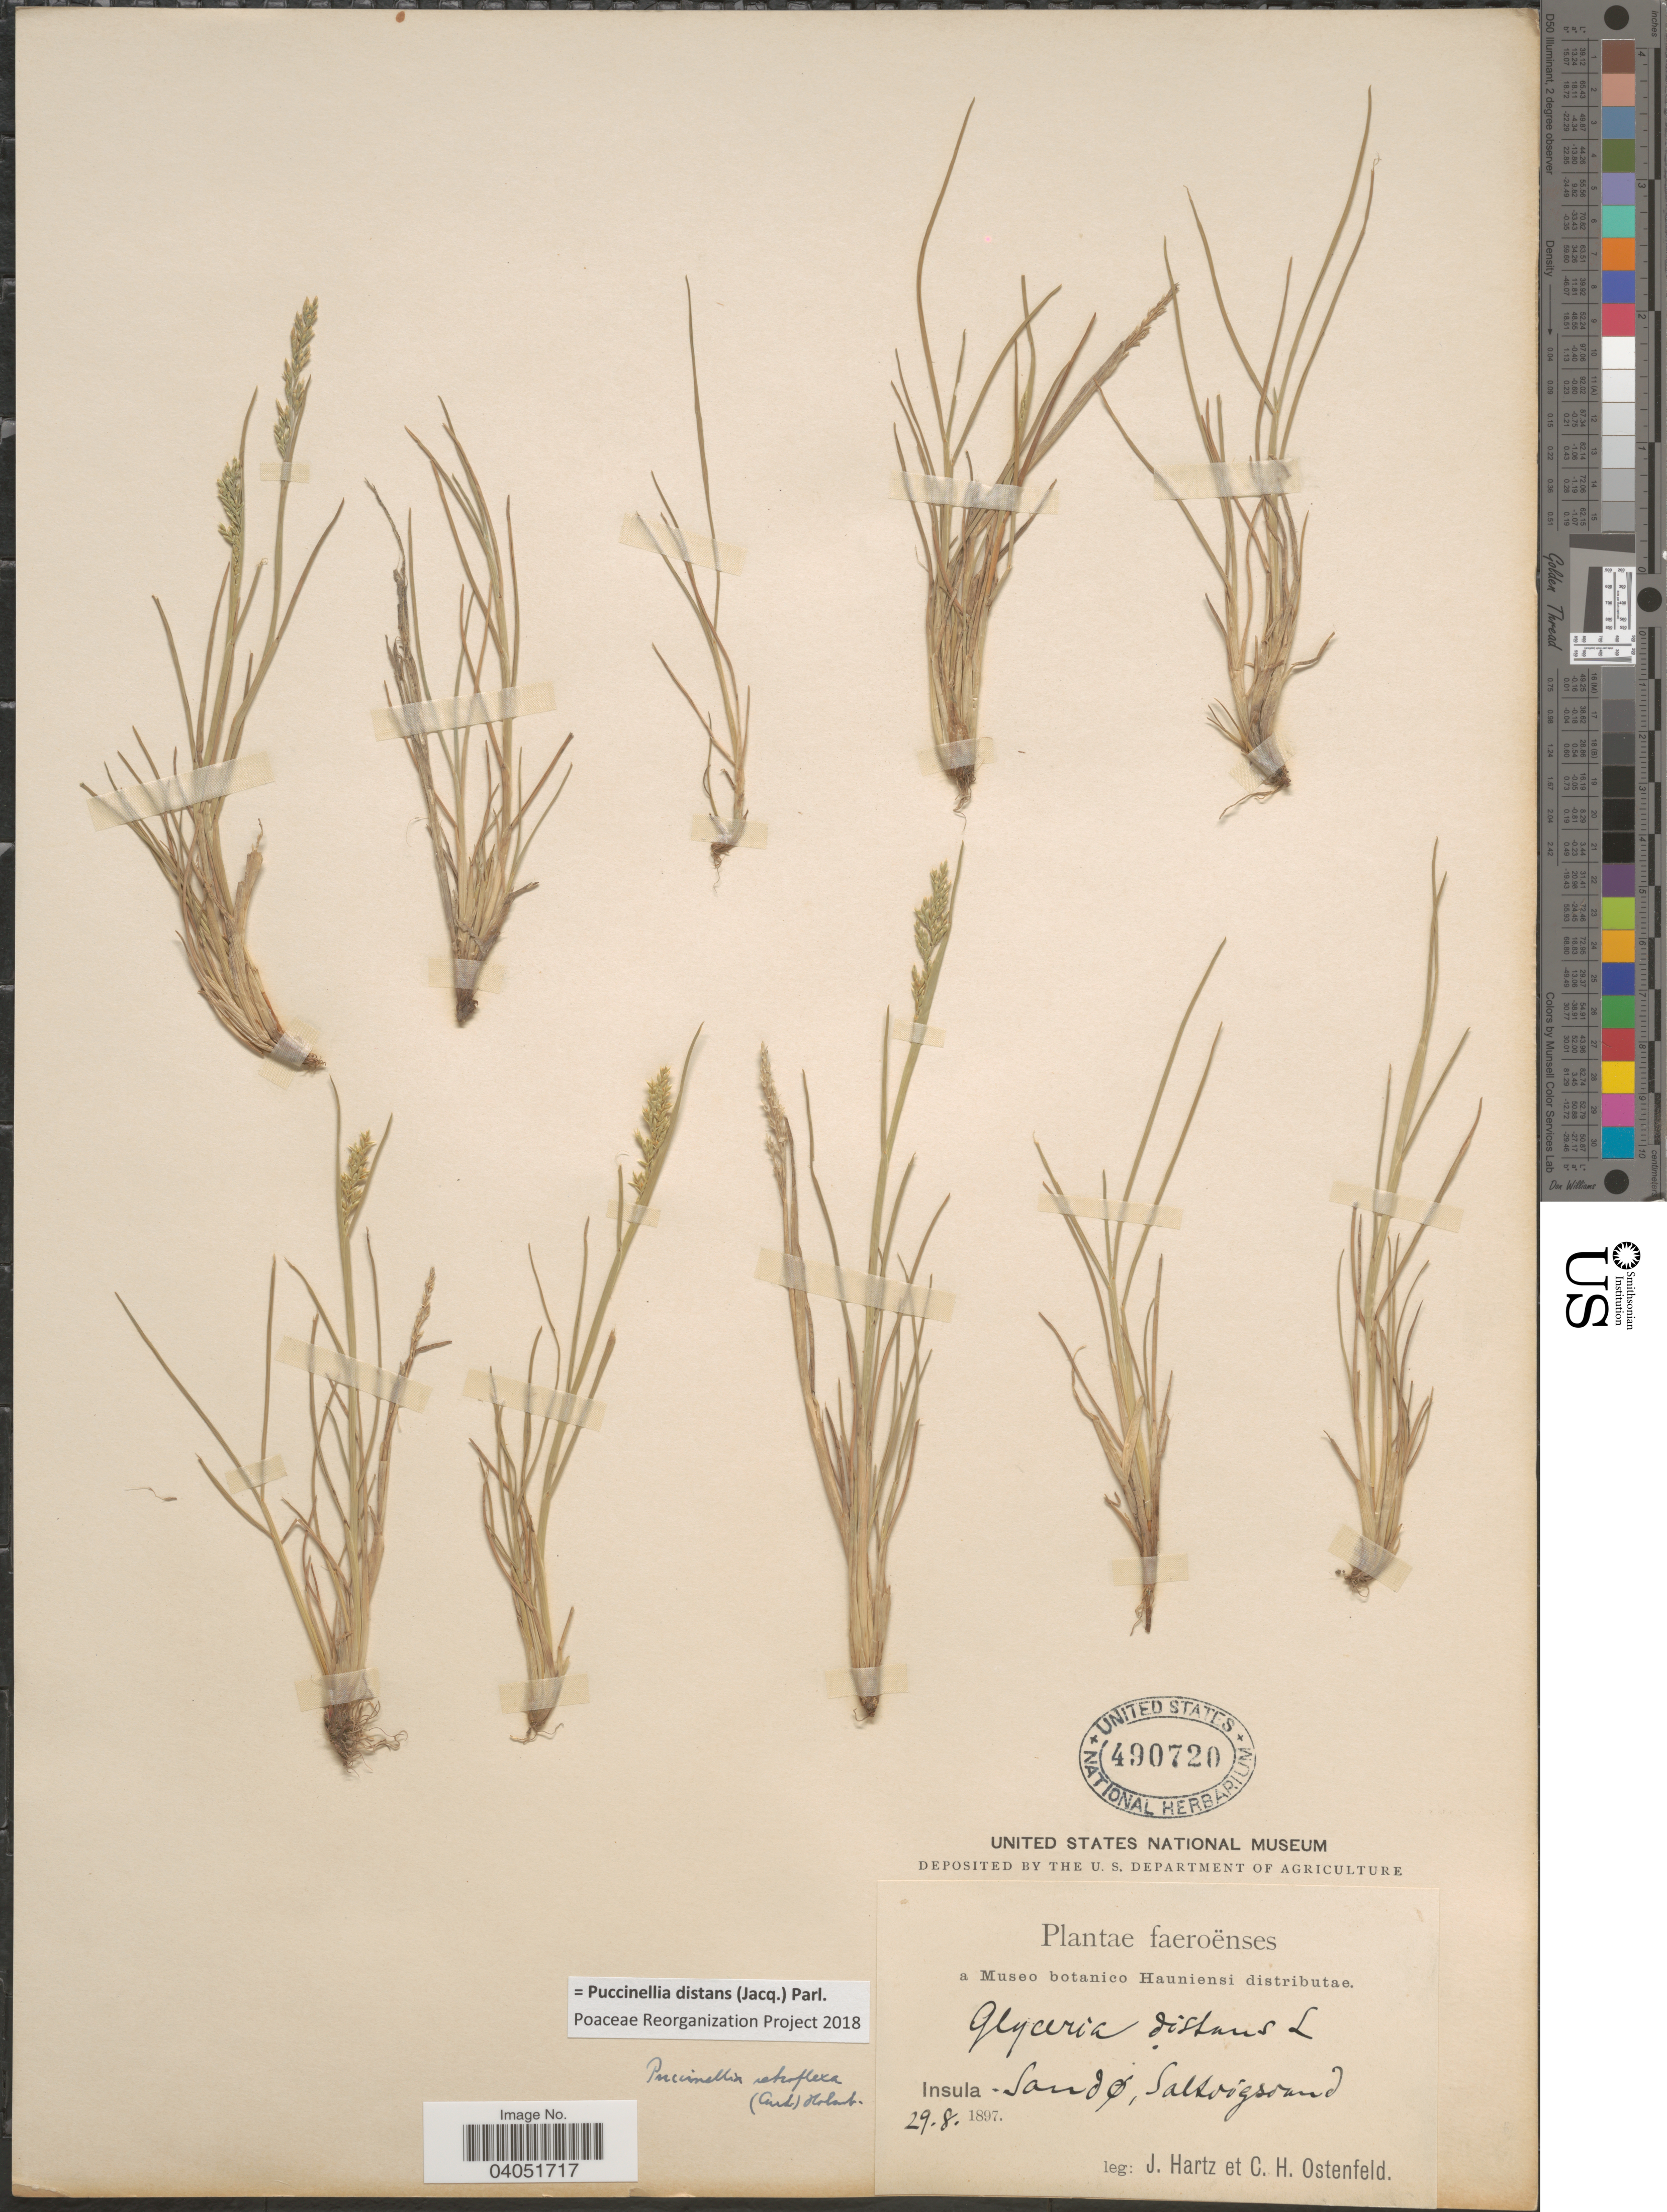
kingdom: Plantae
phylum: Tracheophyta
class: Liliopsida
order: Poales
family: Poaceae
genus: Puccinellia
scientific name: Puccinellia distans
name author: (Jacq.) Parl.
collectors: J. Hartz & C. Ostenfeld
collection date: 1897-08-29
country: Faroe Islands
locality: Faeroënses. Insula Sandø, Saltvogsrand.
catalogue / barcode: US 490720